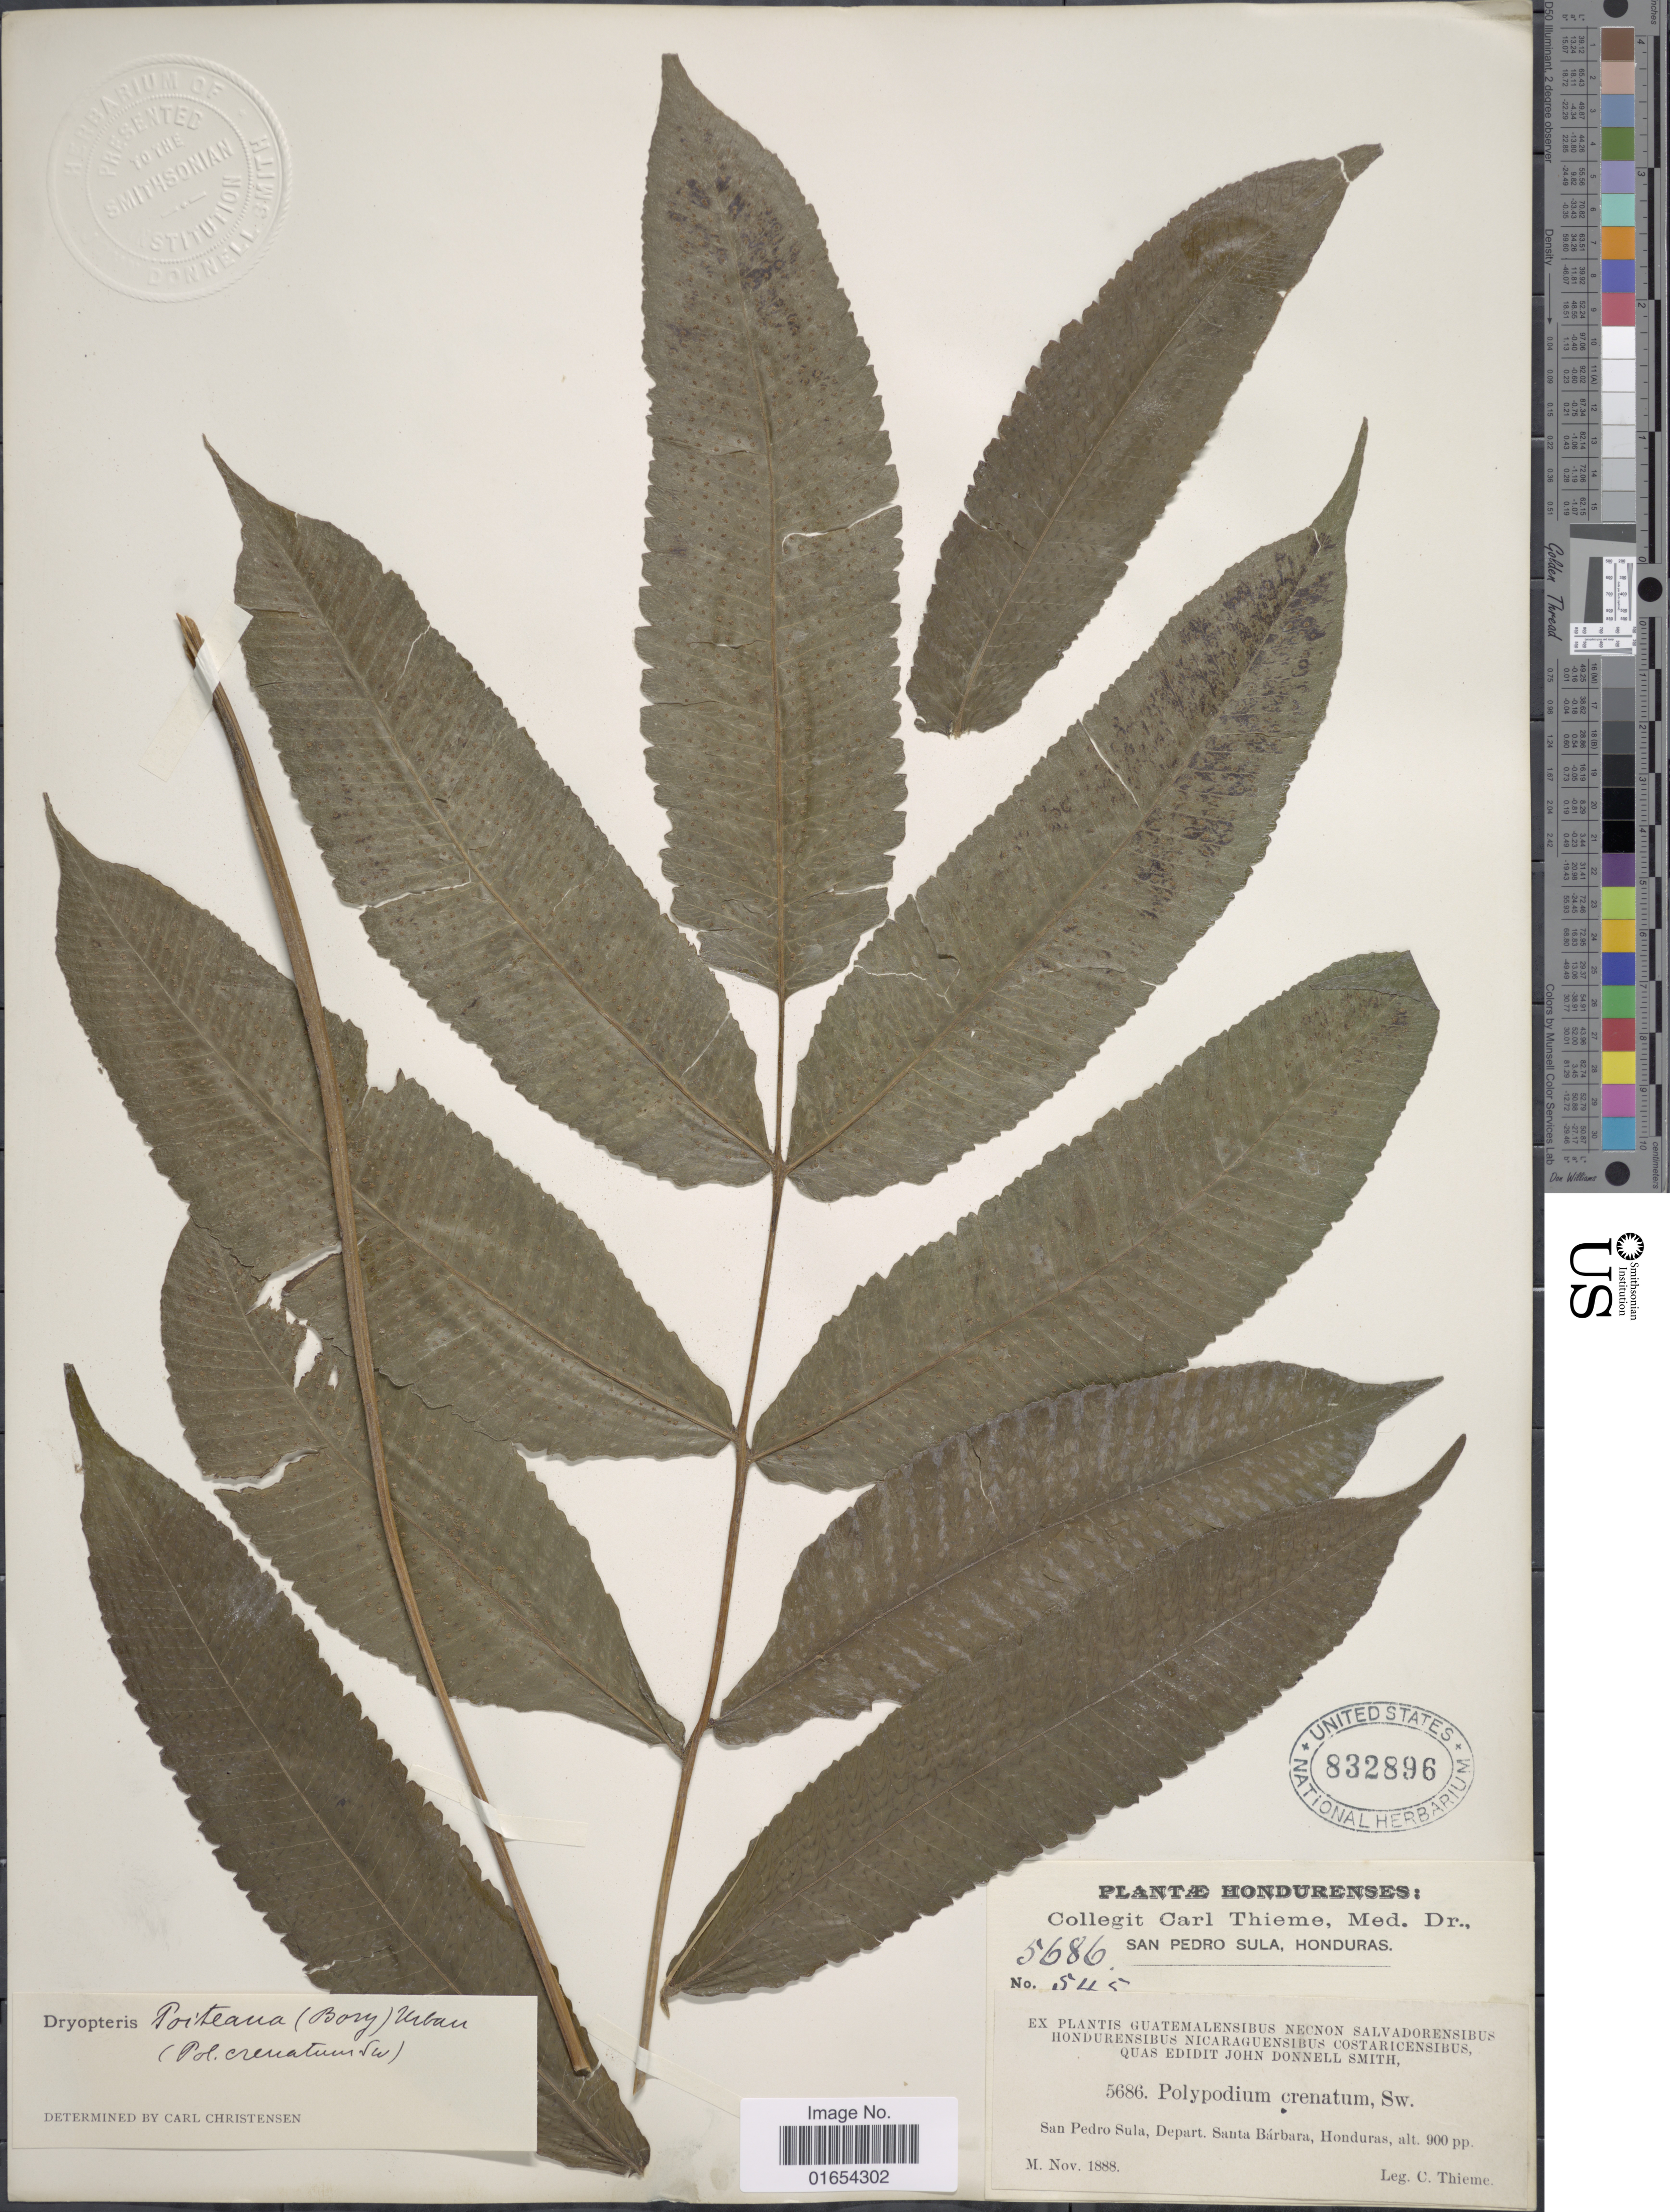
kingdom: Plantae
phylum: Tracheophyta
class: Polypodiopsida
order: Polypodiales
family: Thelypteridaceae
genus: Goniopteris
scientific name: Goniopteris poiteana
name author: (Bory) Ching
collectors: C. Thieme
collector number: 5686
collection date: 1888-11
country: Honduras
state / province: Santa Bárbara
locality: San Pedro Sula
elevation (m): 274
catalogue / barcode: US 832896